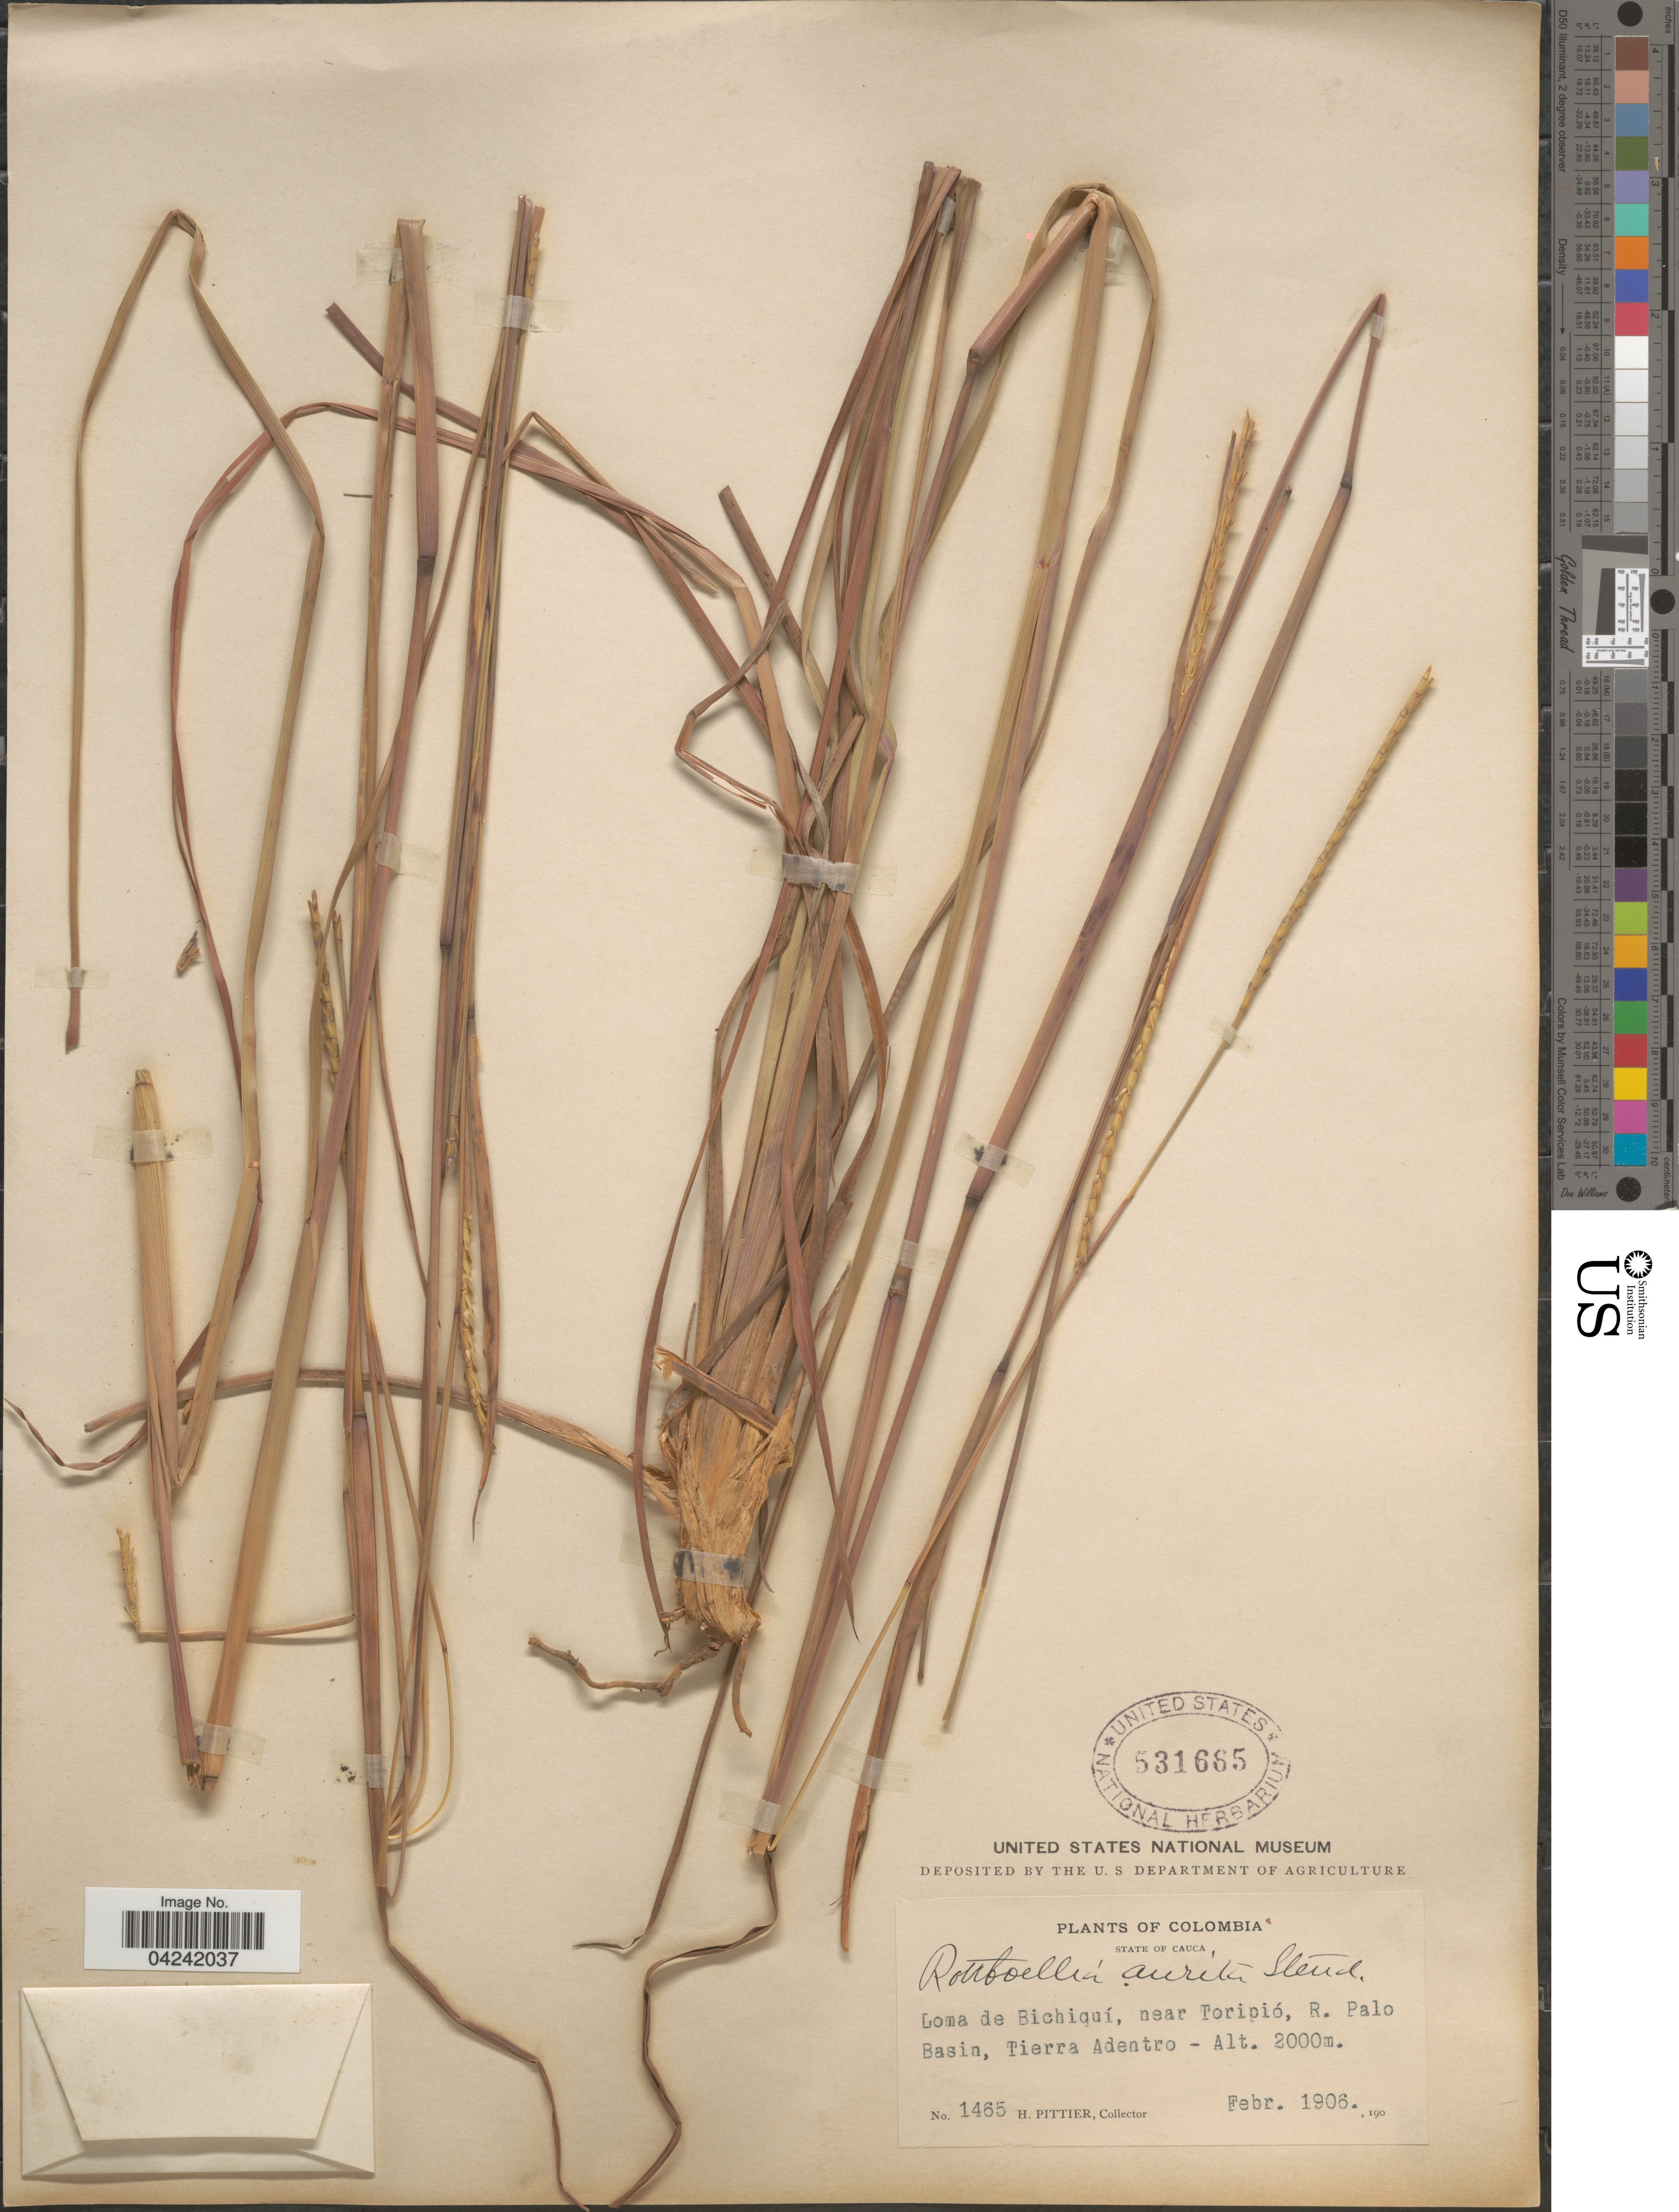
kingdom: Plantae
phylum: Tracheophyta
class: Liliopsida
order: Poales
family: Poaceae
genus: Mnesithea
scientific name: Mnesithea ramosa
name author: (E. Fourn.) de Koning & Sosef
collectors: H. F. Pittier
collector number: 1465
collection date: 1906-02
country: Colombia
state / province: Cauca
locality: Loma de Bichiquí, near Toripió, R. Palo Basin, Tierra Adentro.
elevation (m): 2000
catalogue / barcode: US 531665